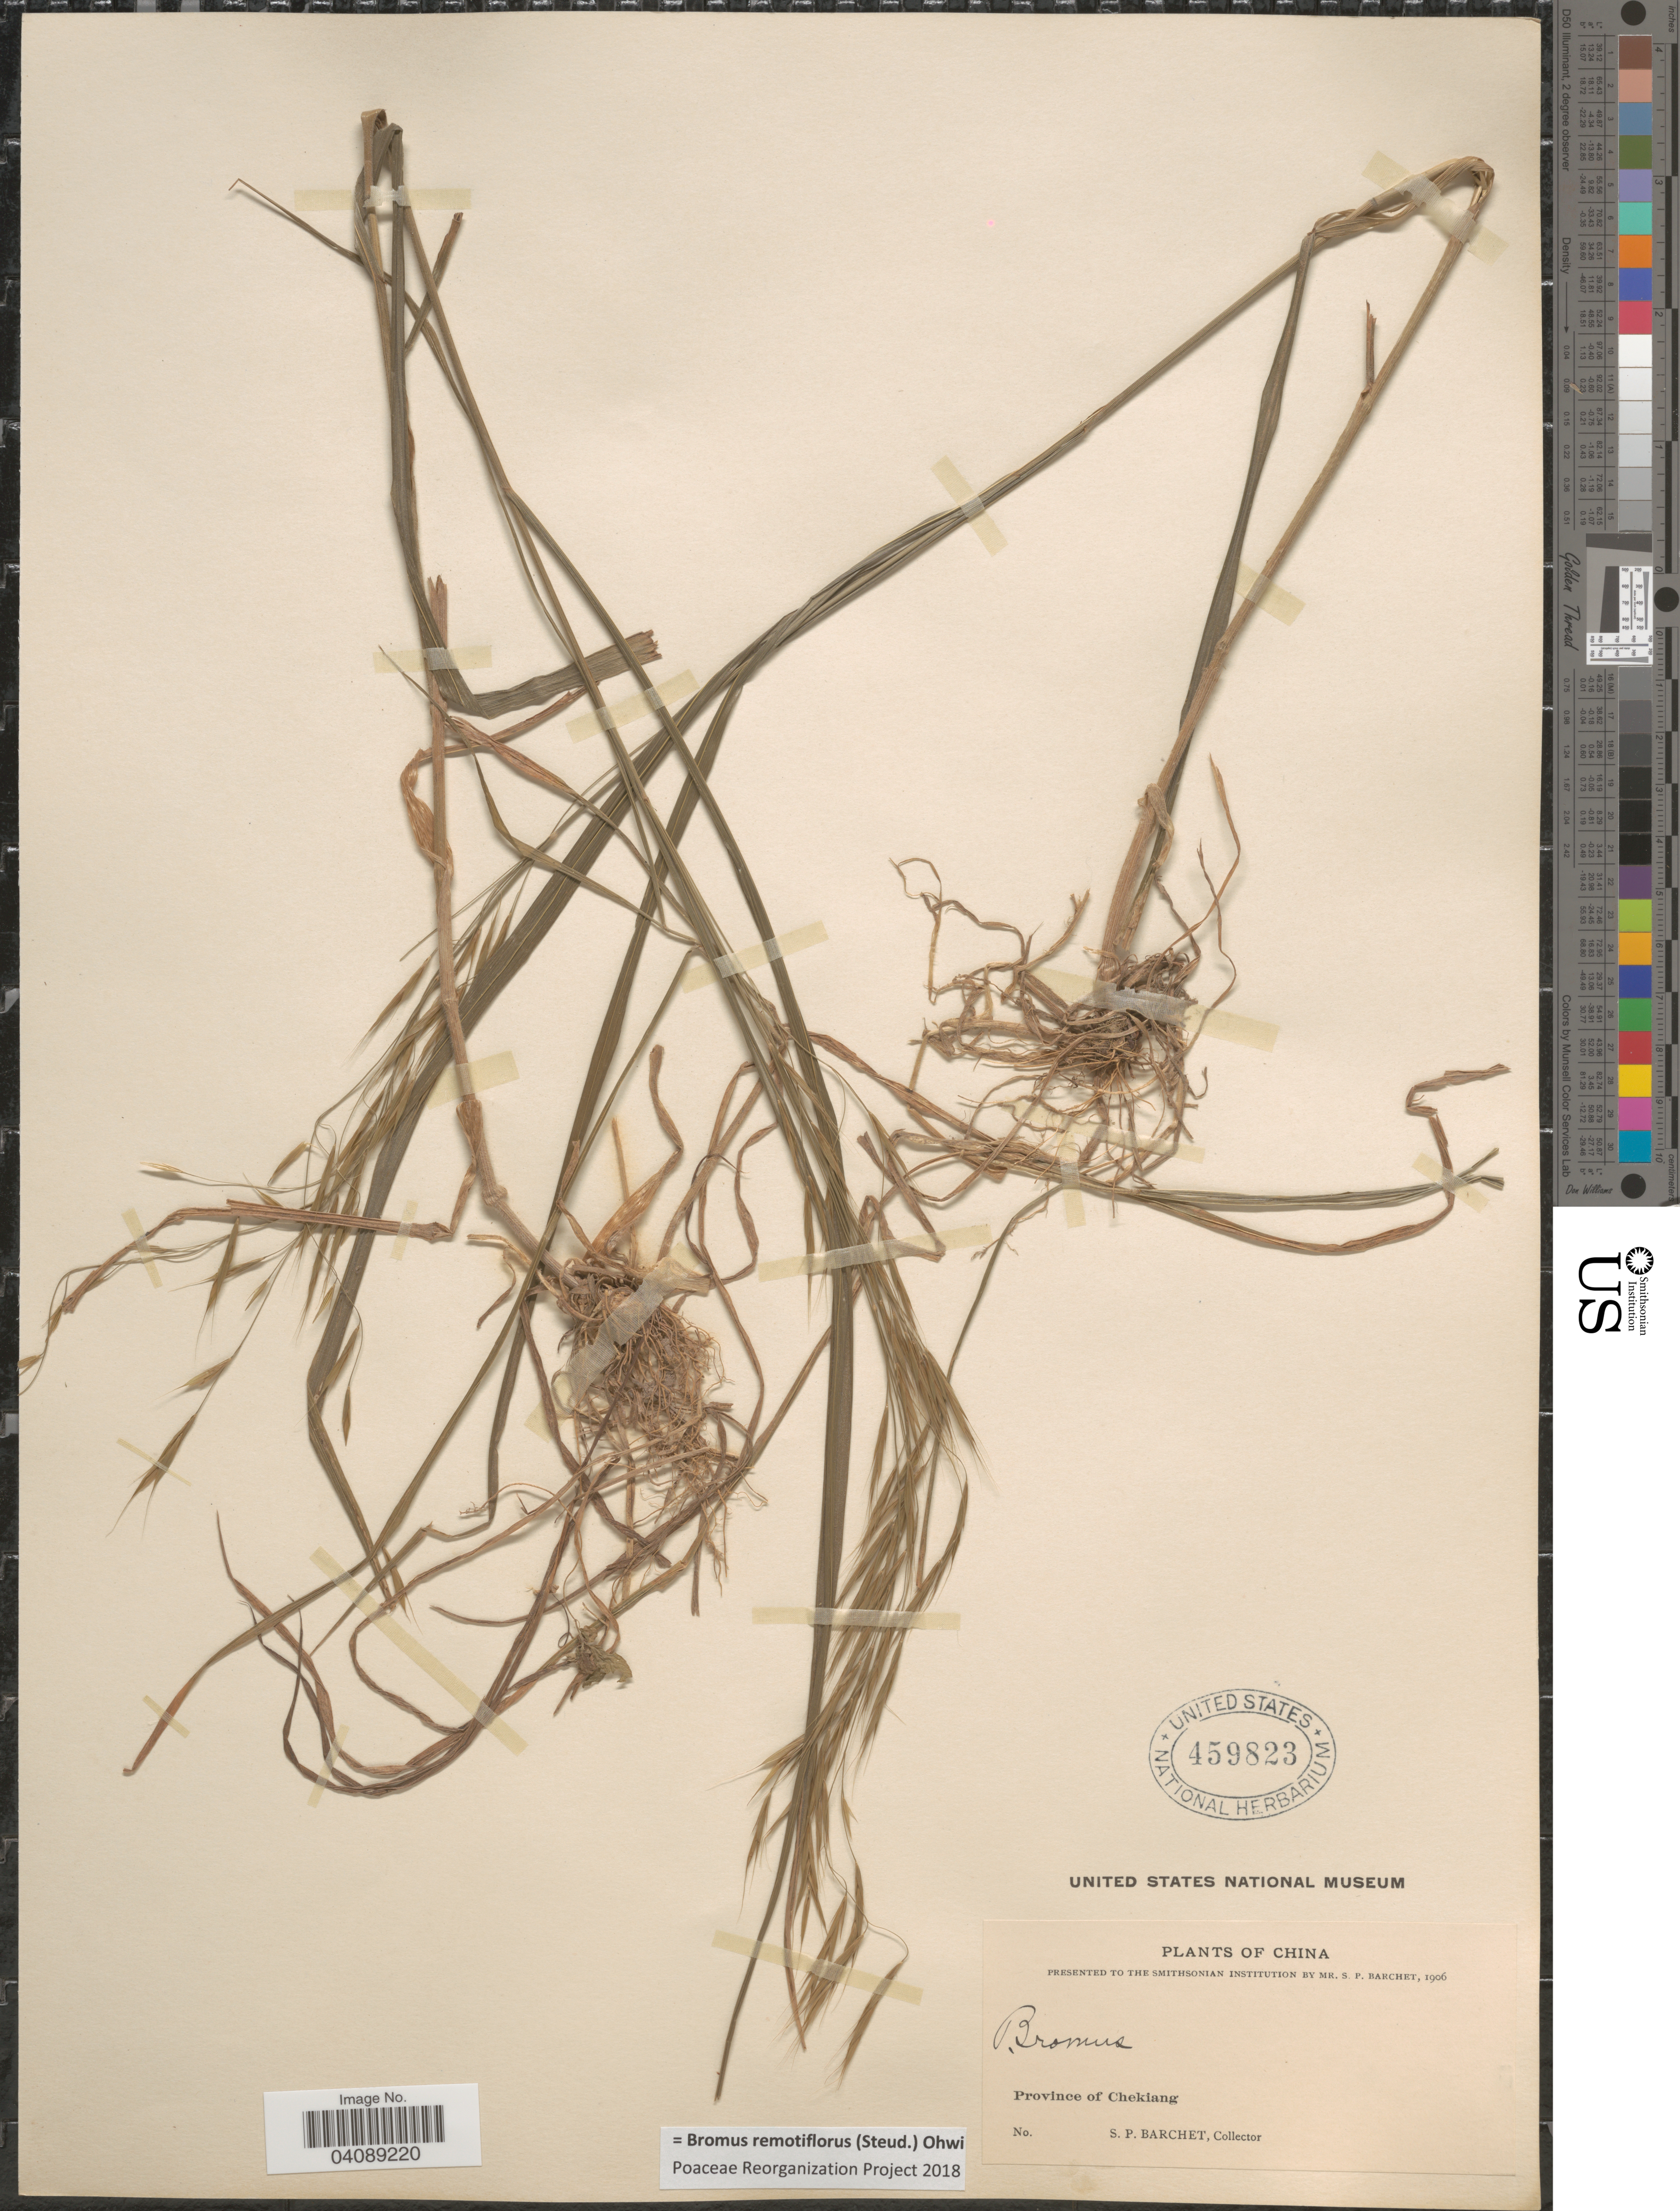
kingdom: Plantae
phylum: Tracheophyta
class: Liliopsida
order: Poales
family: Poaceae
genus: Bromus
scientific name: Bromus remotiflorus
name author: (Steud.) Ohwi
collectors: S. P. Barchet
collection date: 1906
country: China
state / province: Zhejiang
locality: Province of Chekiang.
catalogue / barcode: US 459823